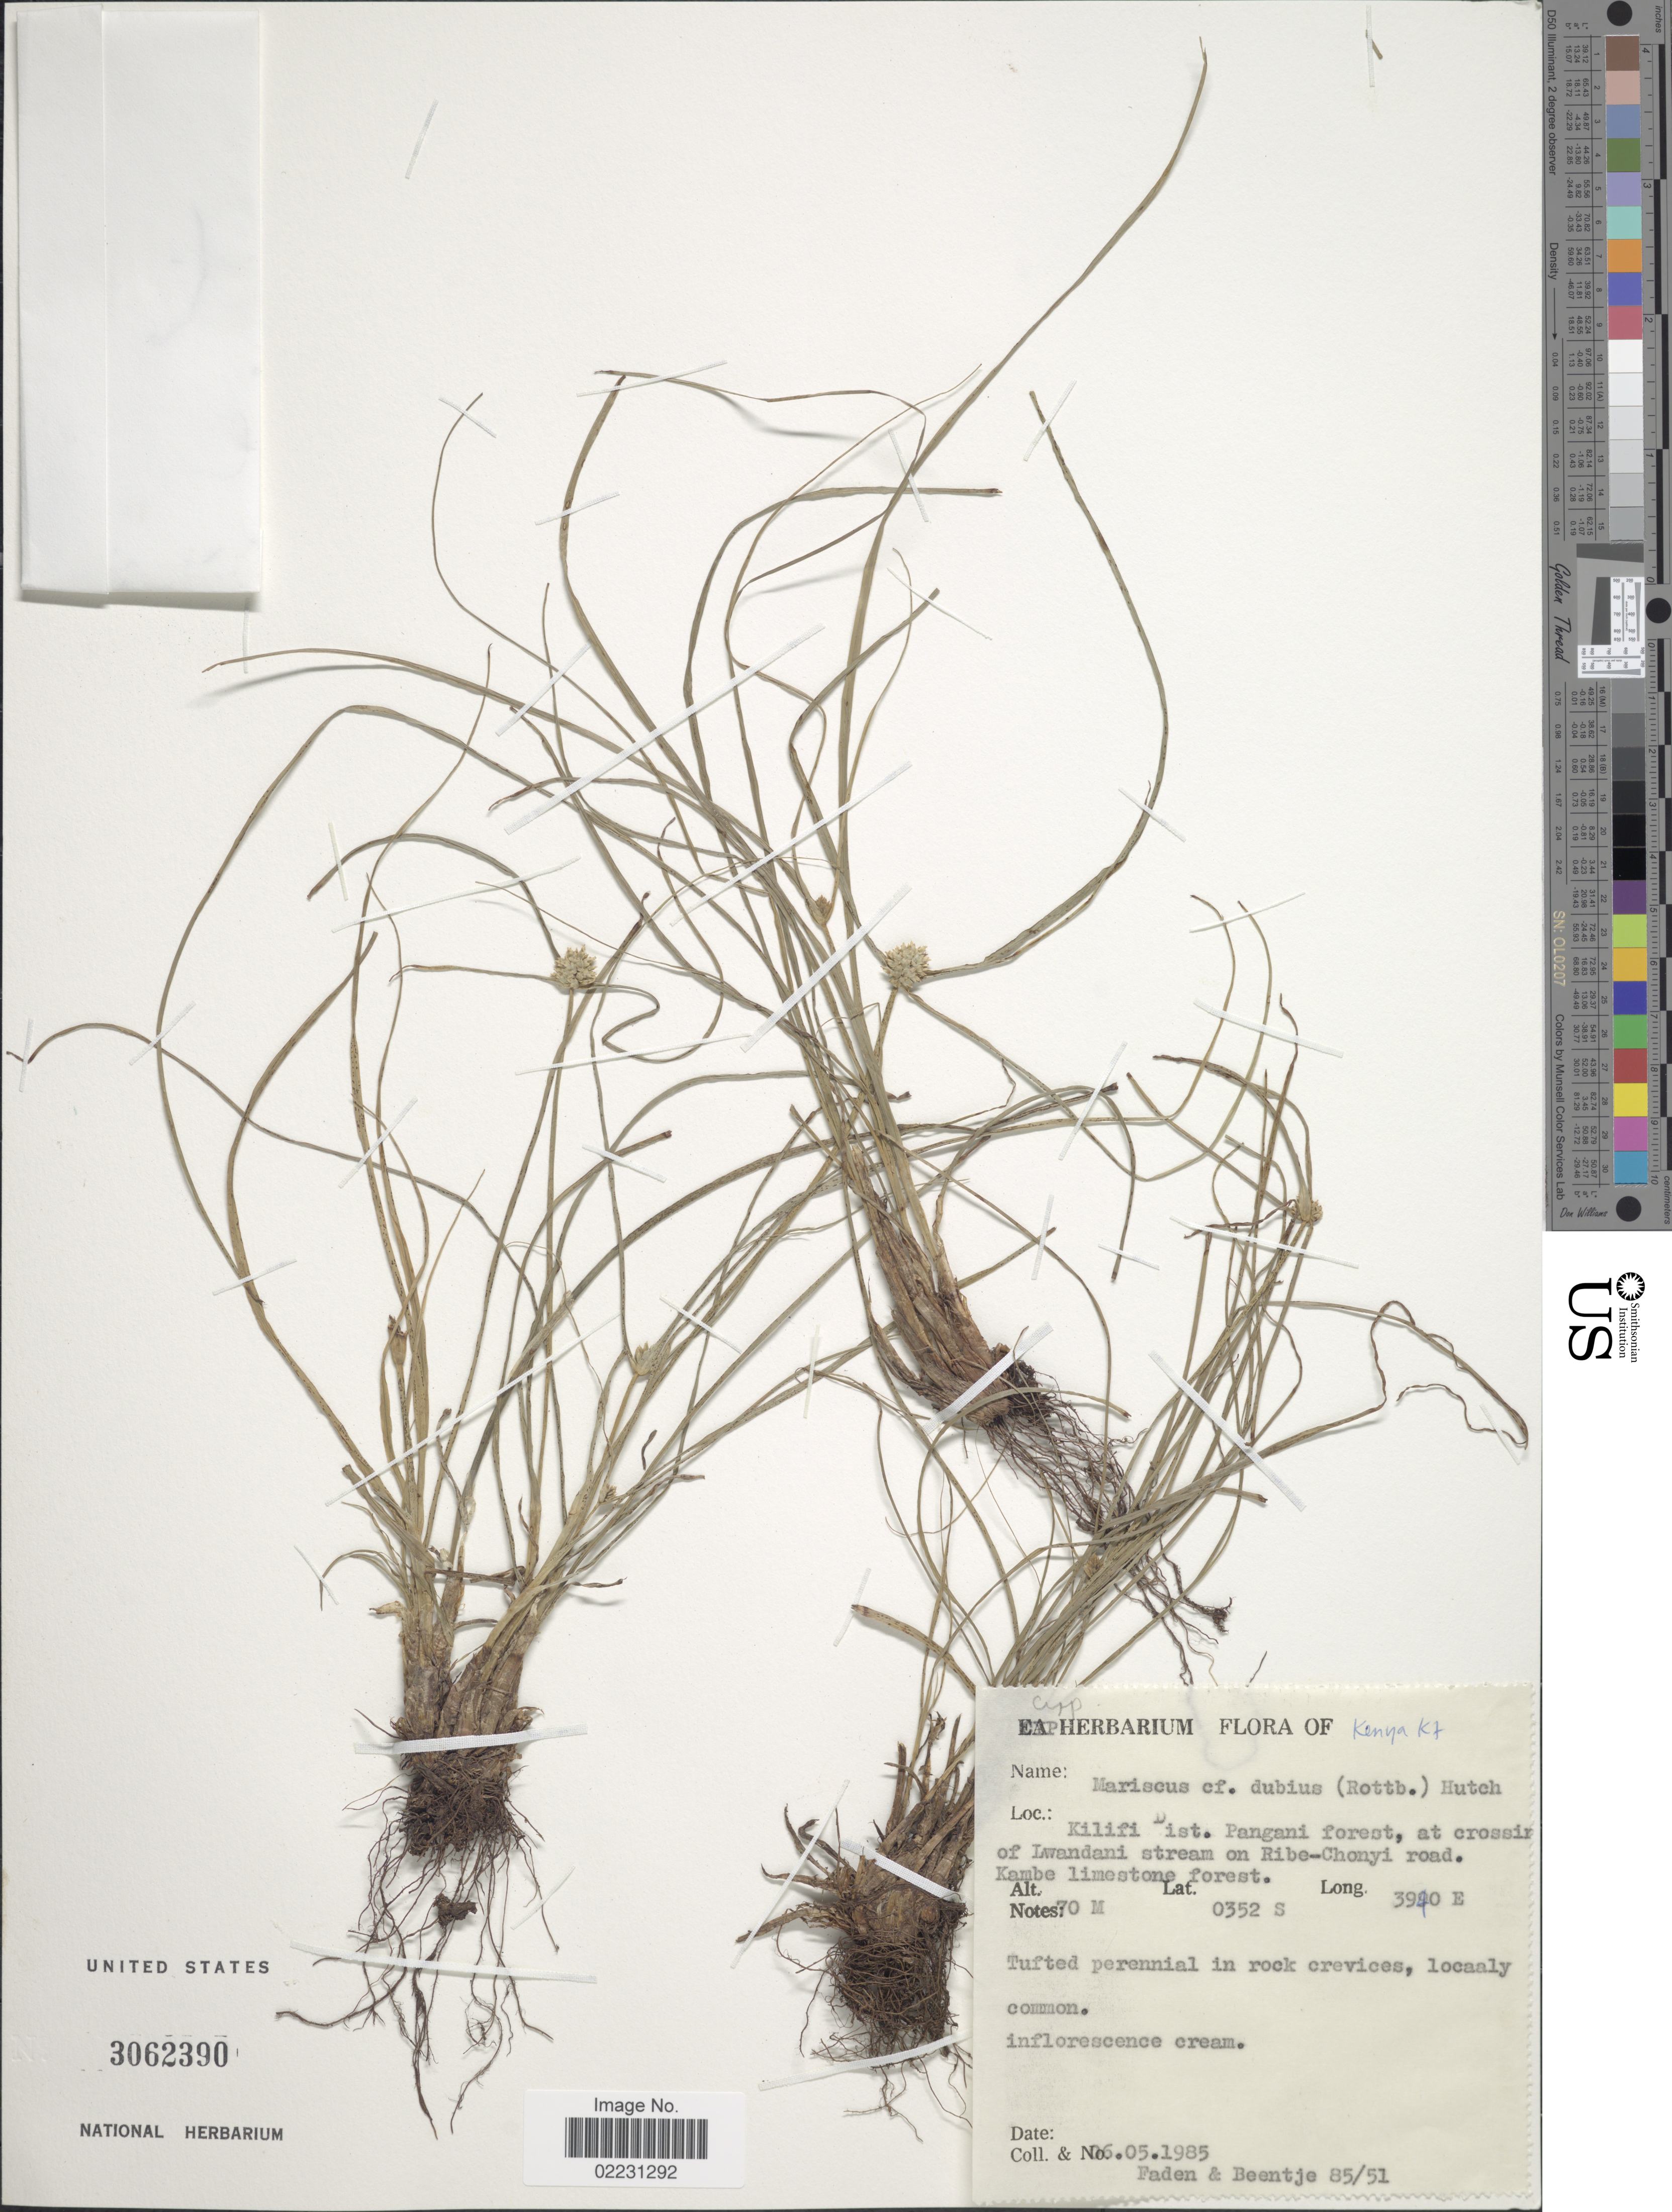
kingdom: Plantae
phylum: Tracheophyta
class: Liliopsida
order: Poales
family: Cyperaceae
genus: Cyperus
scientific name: Cyperus dubius Rottb. var. dubius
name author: Rottb.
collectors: -- Faden & -- Beentje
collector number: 85/51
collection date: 1985-05-06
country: Kenya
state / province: Kilifi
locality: Kenya K7. Kilifi Dist. Pangani forest, at crossin [illegible text] of Lwandani stream on Ribe-Chonyi road. Kambe limestone forest.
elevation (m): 70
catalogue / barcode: US 3062390